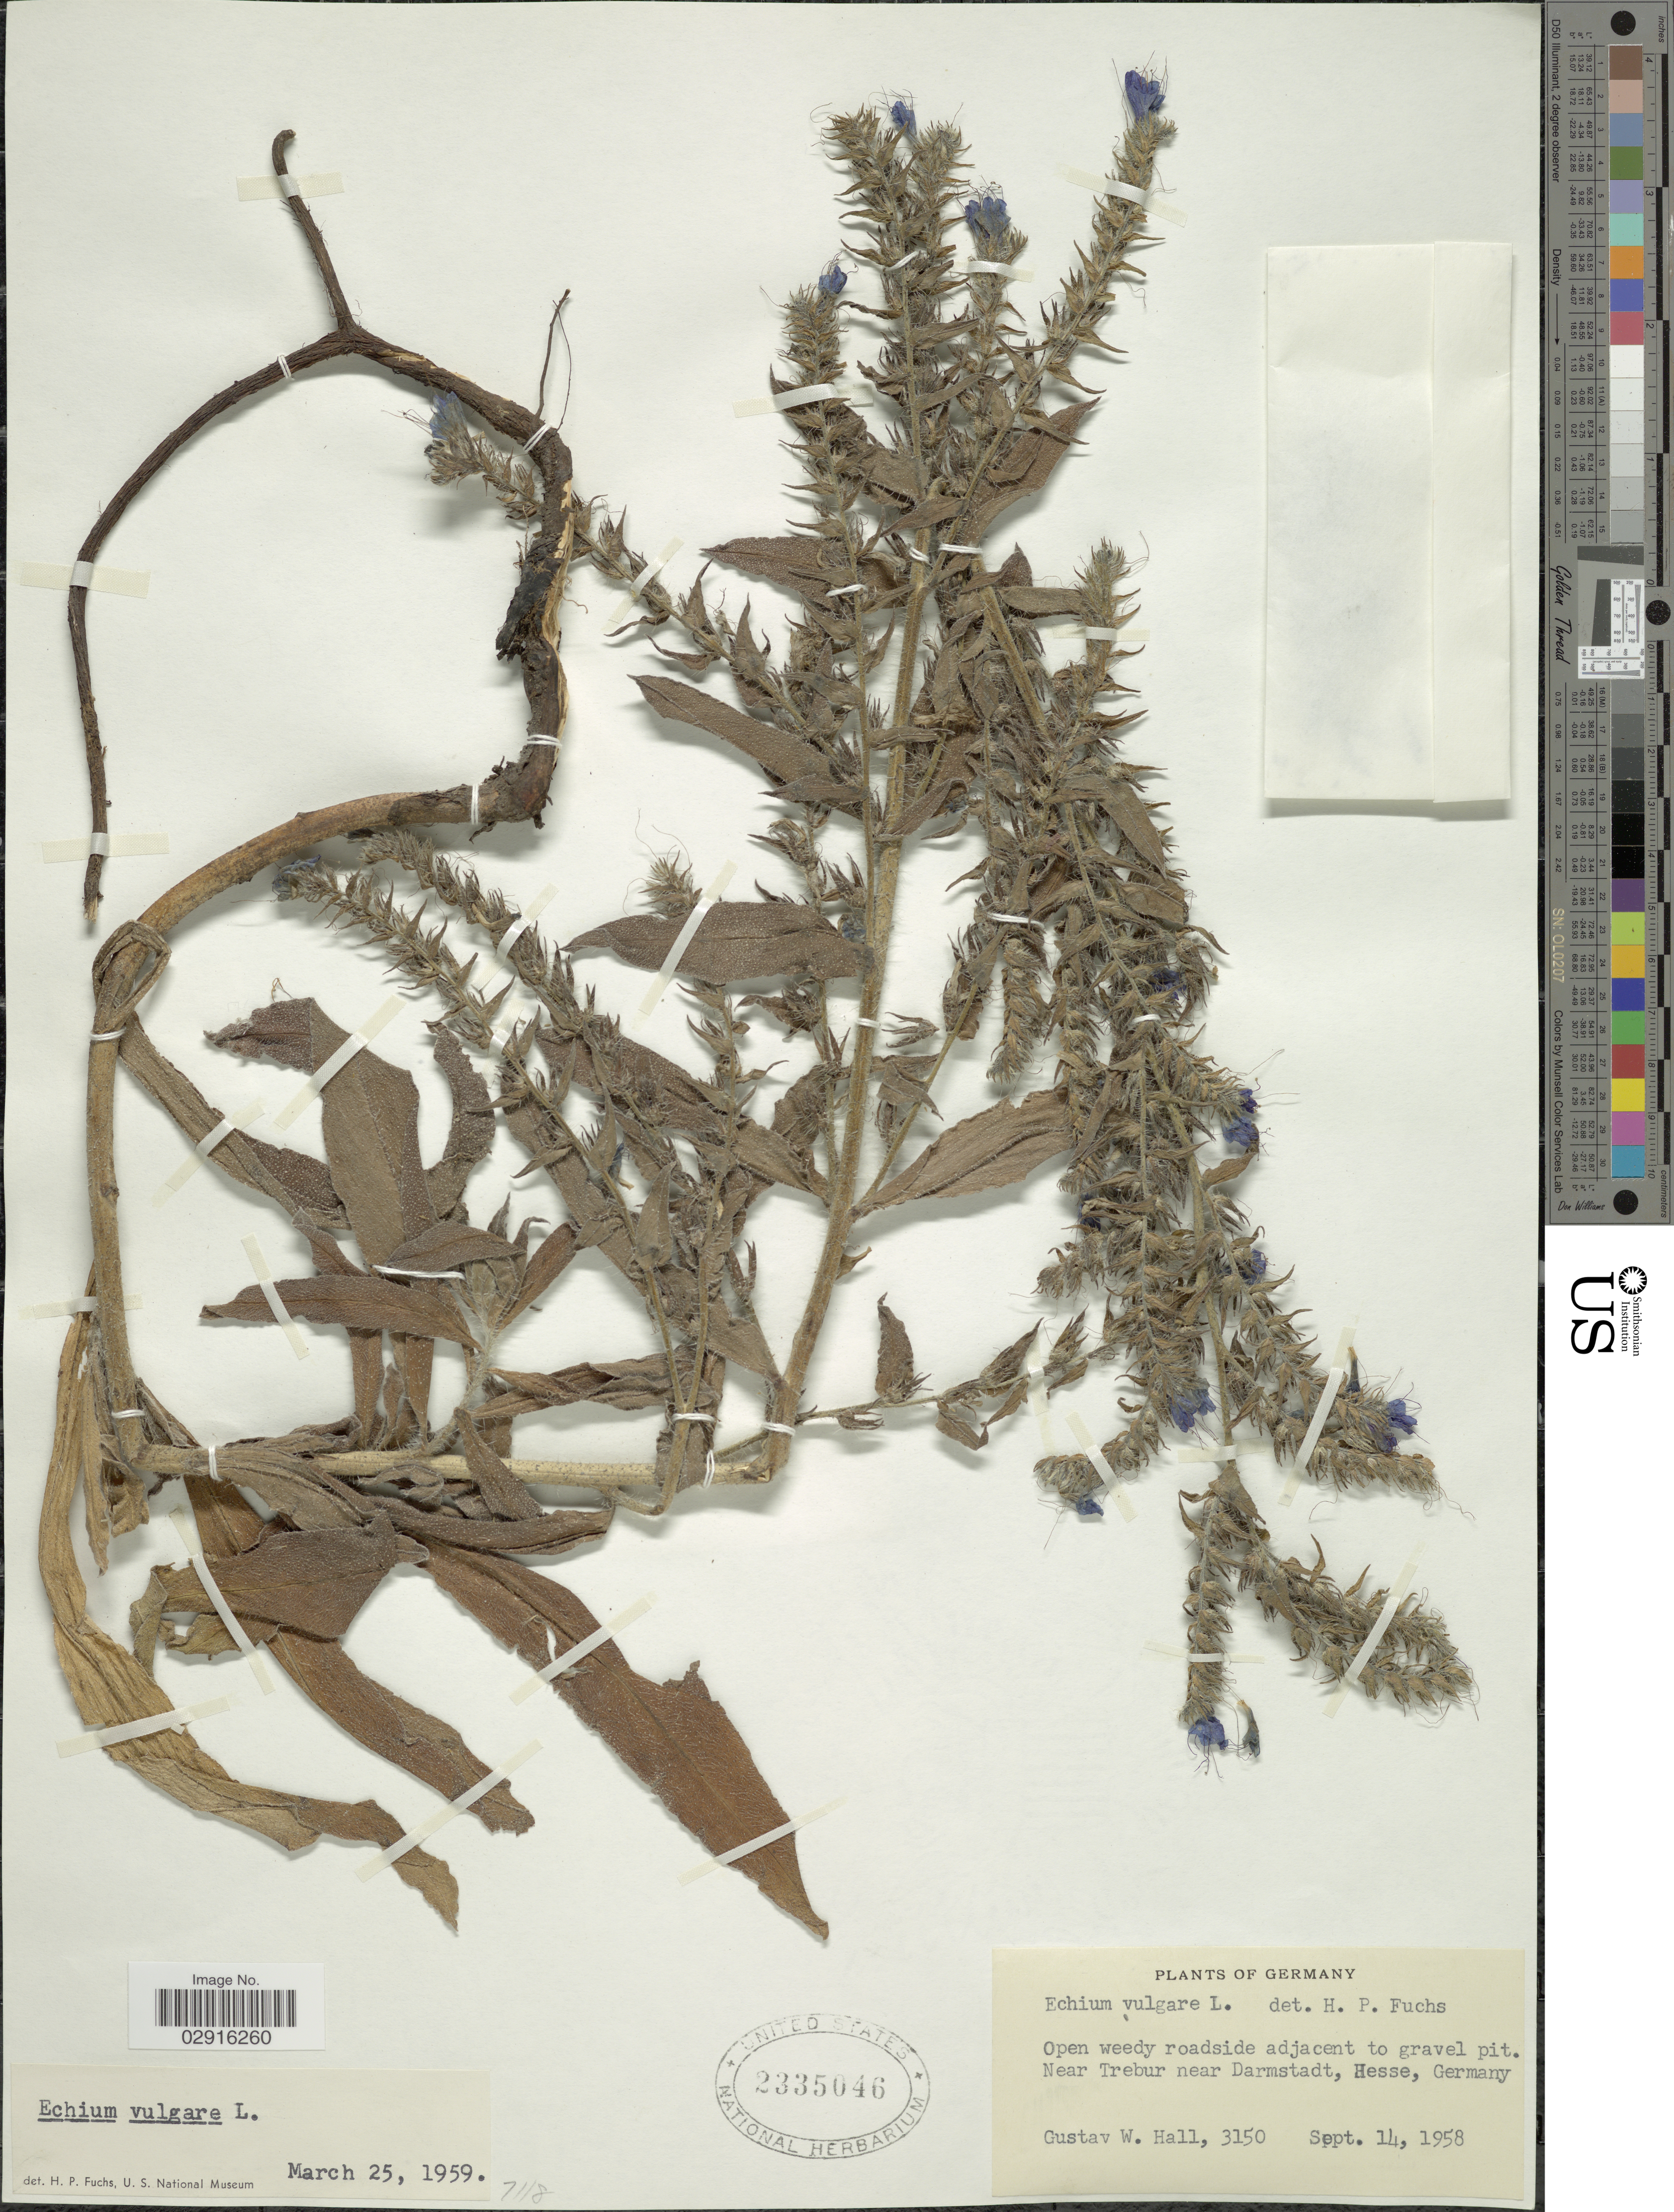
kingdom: Plantae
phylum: Tracheophyta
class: Magnoliopsida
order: Boraginales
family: Boraginaceae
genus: Echium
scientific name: Echium vulgare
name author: L.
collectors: G. Hall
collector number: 3150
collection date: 1958-09-14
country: Germany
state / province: Hesse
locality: Open weedy roadside adjacent to gravel pit. Near Trebur near Darmstadt, Hessen.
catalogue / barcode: US 2335046